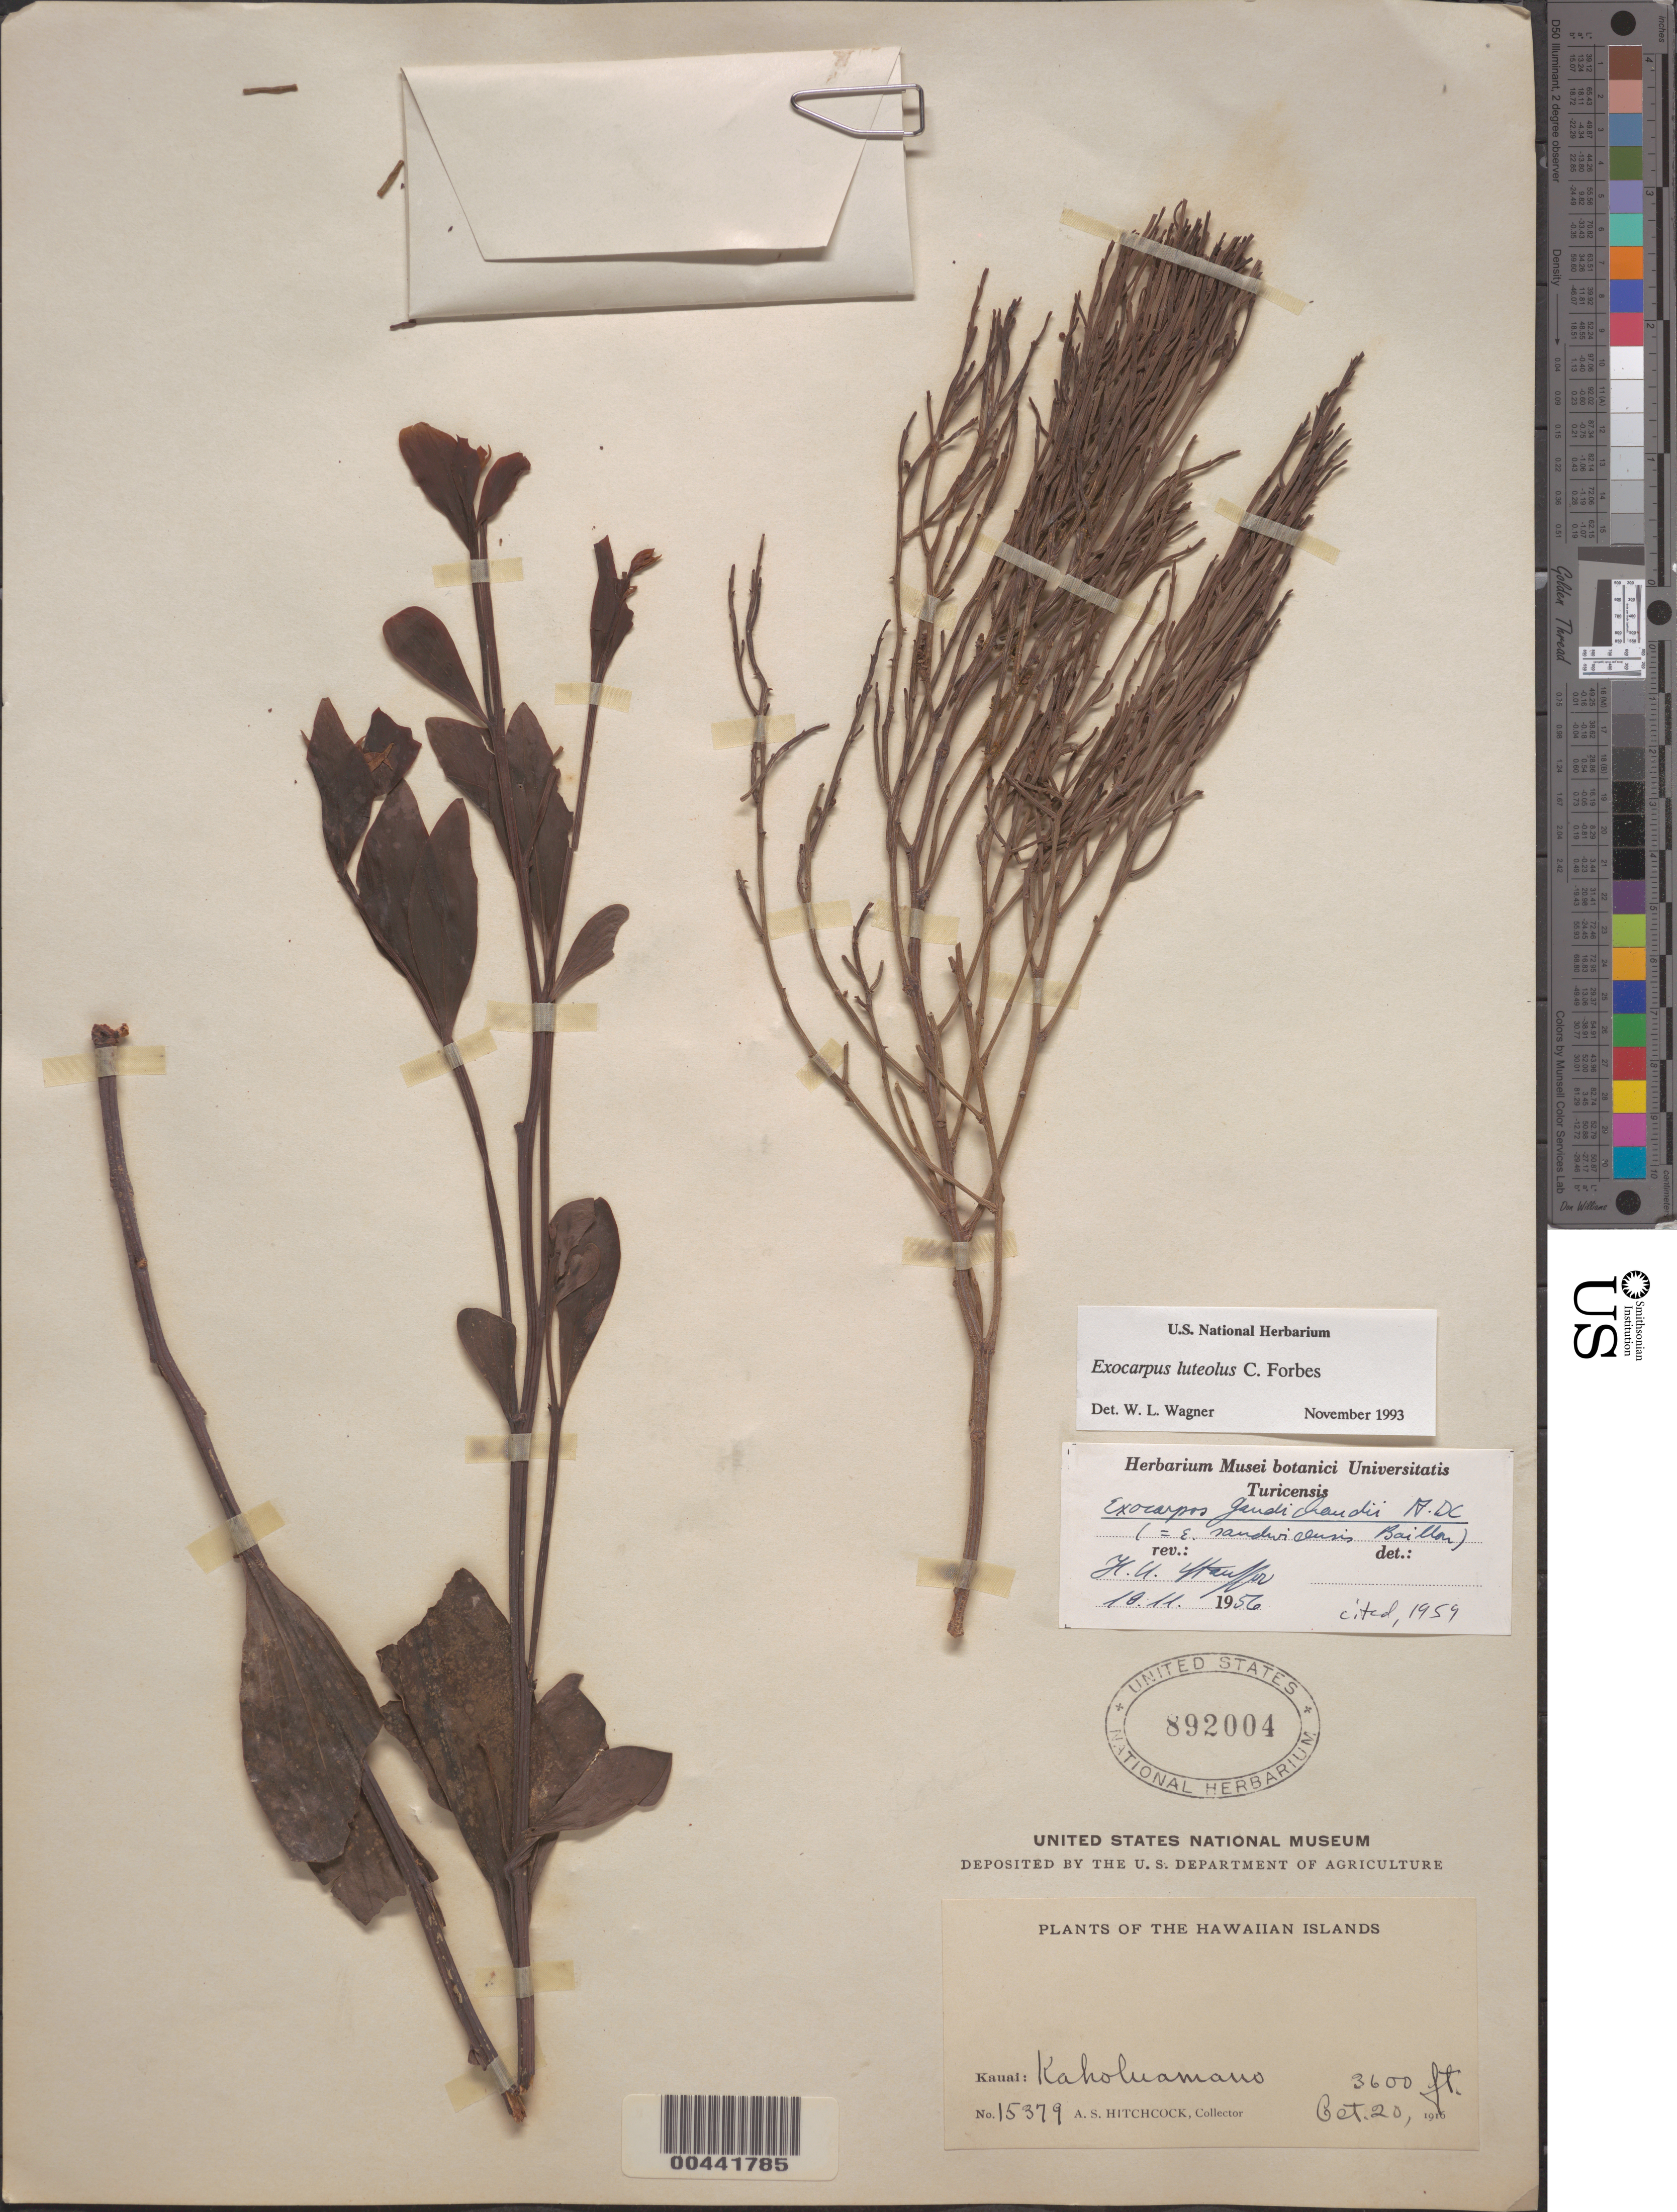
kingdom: Plantae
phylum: Tracheophyta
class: Magnoliopsida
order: Santalales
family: Santalaceae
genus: Exocarpos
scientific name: Exocarpos luteolus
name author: C.N. Forbes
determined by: Wagner, W. L., (BOT), Smithsonian Institution - National Museum of Natural History (UNITED STATES)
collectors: A. S. Hitchcock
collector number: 15379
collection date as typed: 20 Oct 1916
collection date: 1916-10-20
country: United States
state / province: Hawaii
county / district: Kauai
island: Kaua'i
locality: Kauai: Kaholuamano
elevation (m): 1097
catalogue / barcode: US 892004